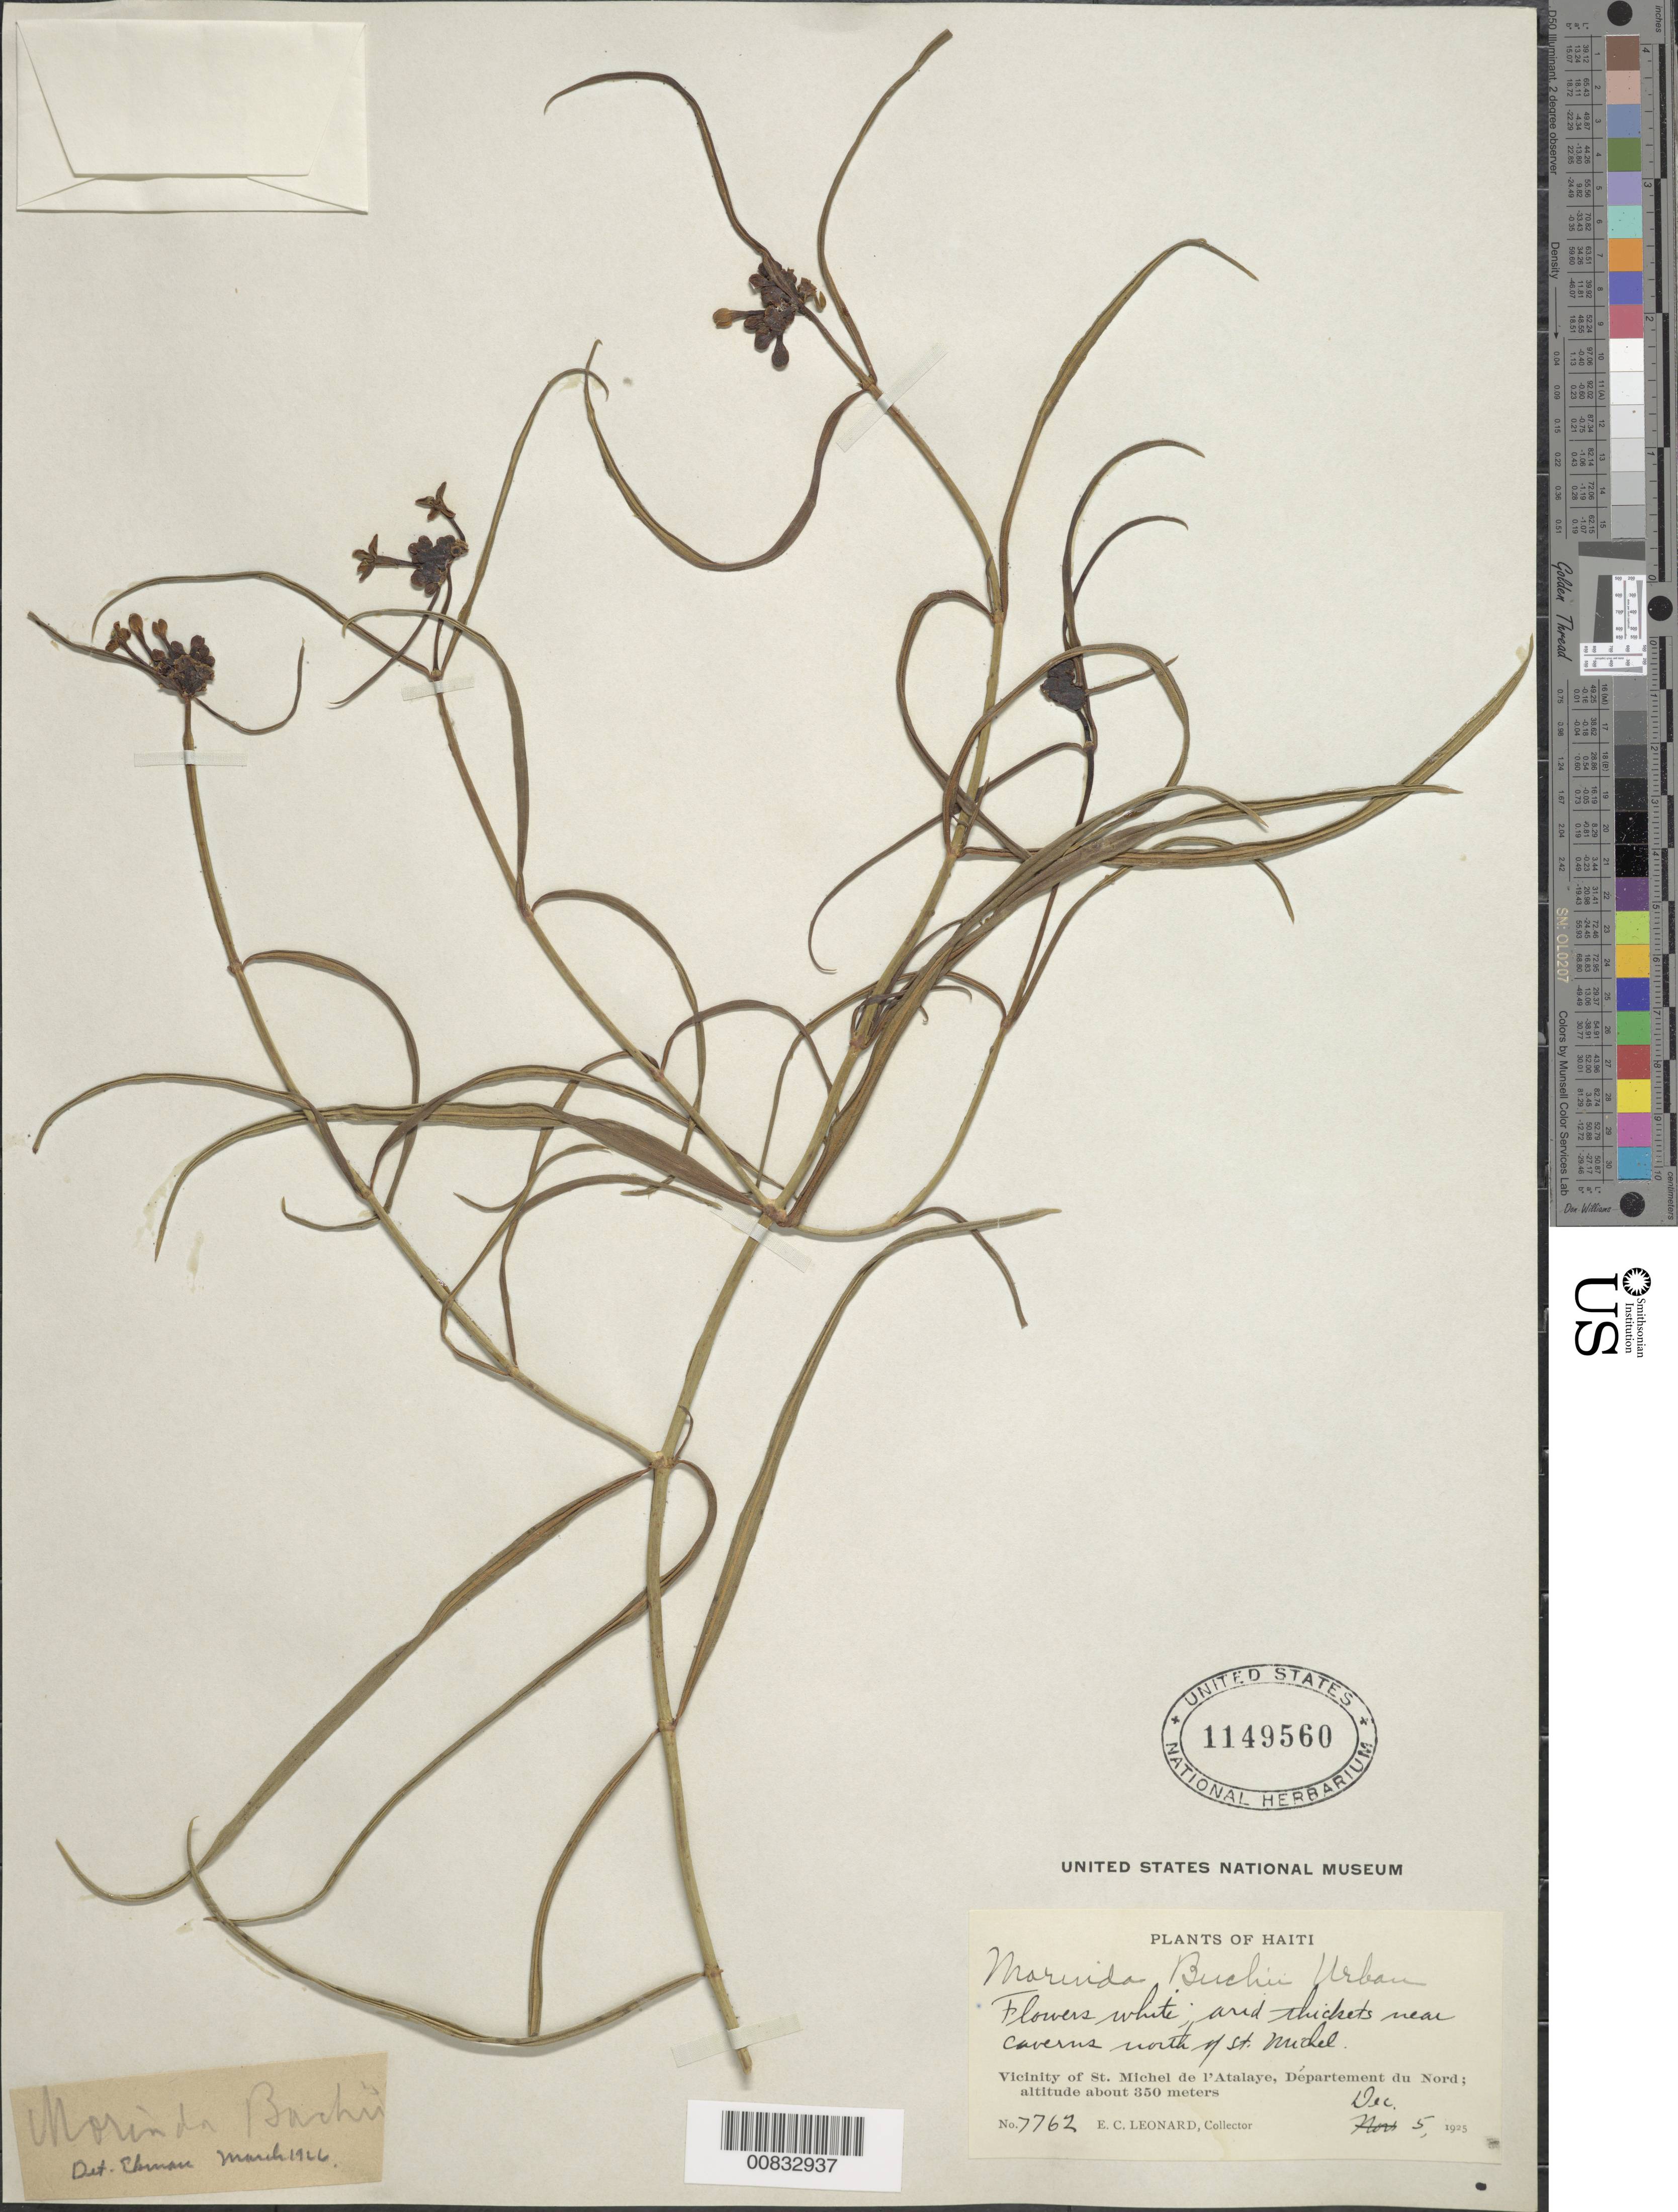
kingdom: Plantae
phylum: Tracheophyta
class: Magnoliopsida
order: Gentianales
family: Rubiaceae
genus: Morinda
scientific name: Morinda buchii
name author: Urb.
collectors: E. C. Leonard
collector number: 7762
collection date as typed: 05 Dec 1925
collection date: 1925-12-05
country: Haiti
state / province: Artibonite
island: Hispaniola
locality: Vicinity of St. Michel de l'Atalaye, near caverns N of town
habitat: Arid thickets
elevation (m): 350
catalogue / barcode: US 1149560